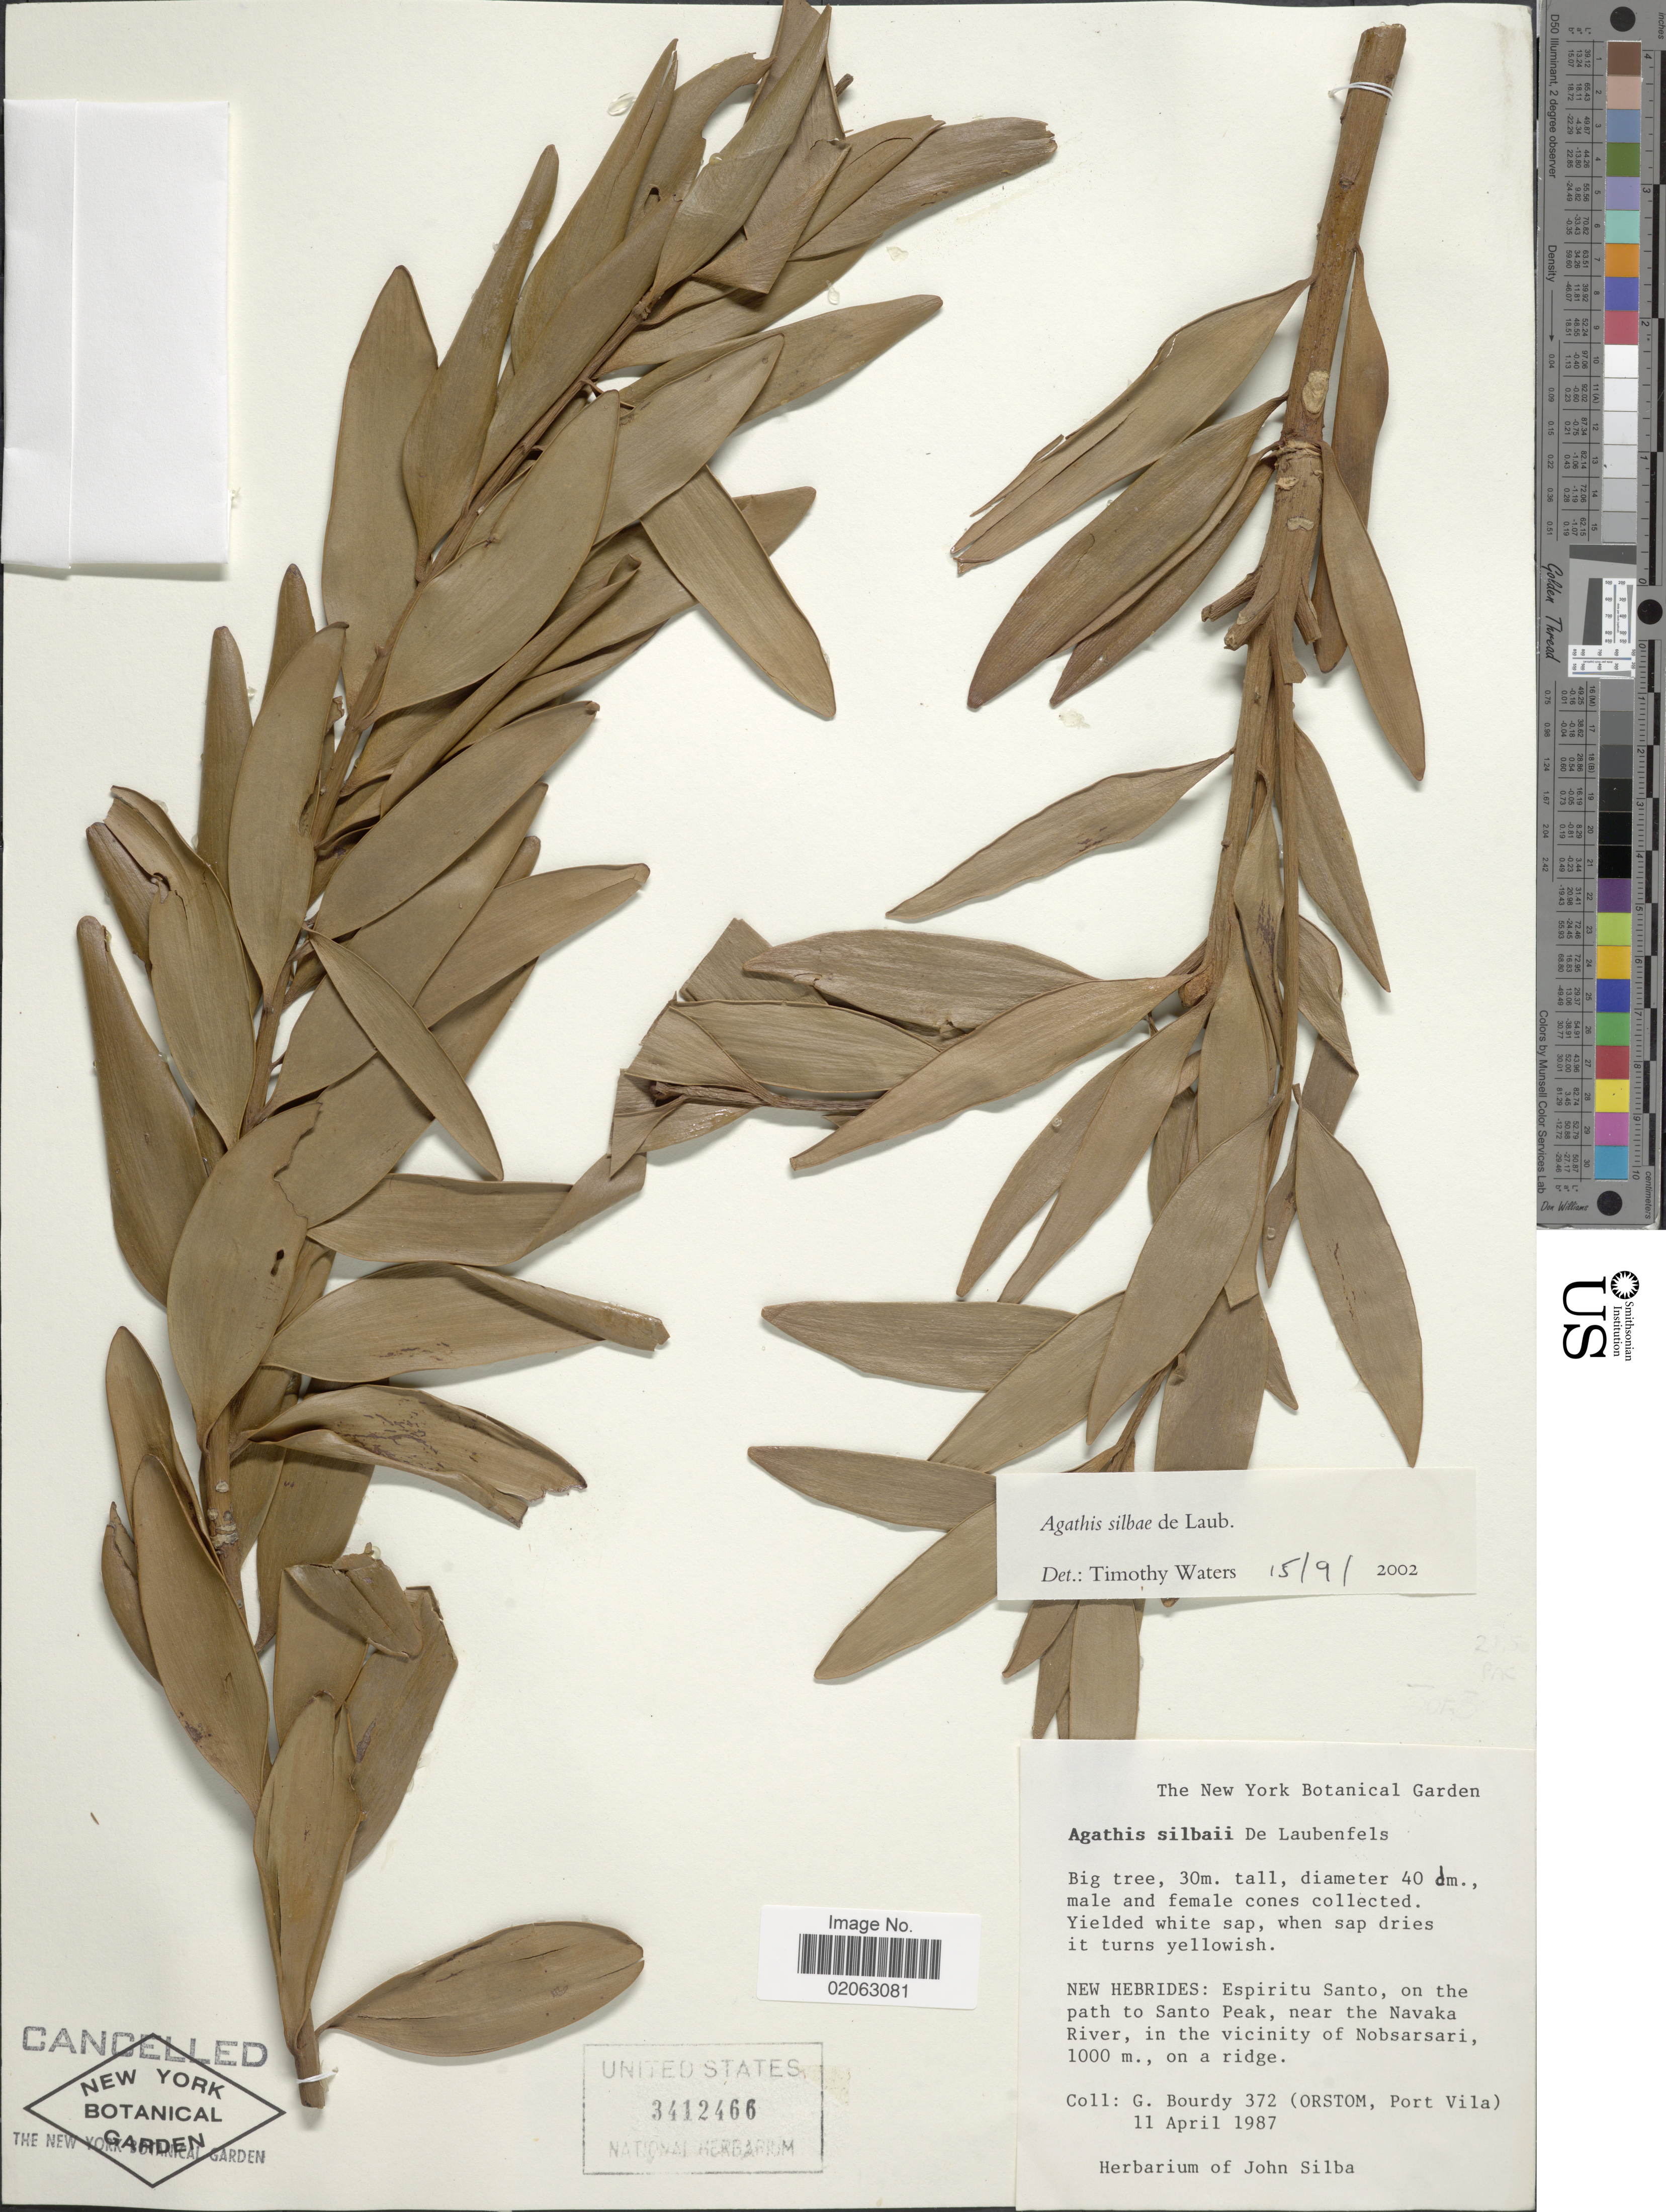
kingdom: Plantae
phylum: Tracheophyta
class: Pinopsida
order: Pinales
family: Araucariaceae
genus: Agathis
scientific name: Agathis silbae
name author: de Laub.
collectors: G. Bourdy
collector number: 372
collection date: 1987-04-11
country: Vanuatu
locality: New Hebrides: Espiritu Santo, on the path to Santo Peak, near the Navaka River, in the vicinity of Nobsarsari, on a ridge.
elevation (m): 1000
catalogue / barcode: US 3412466